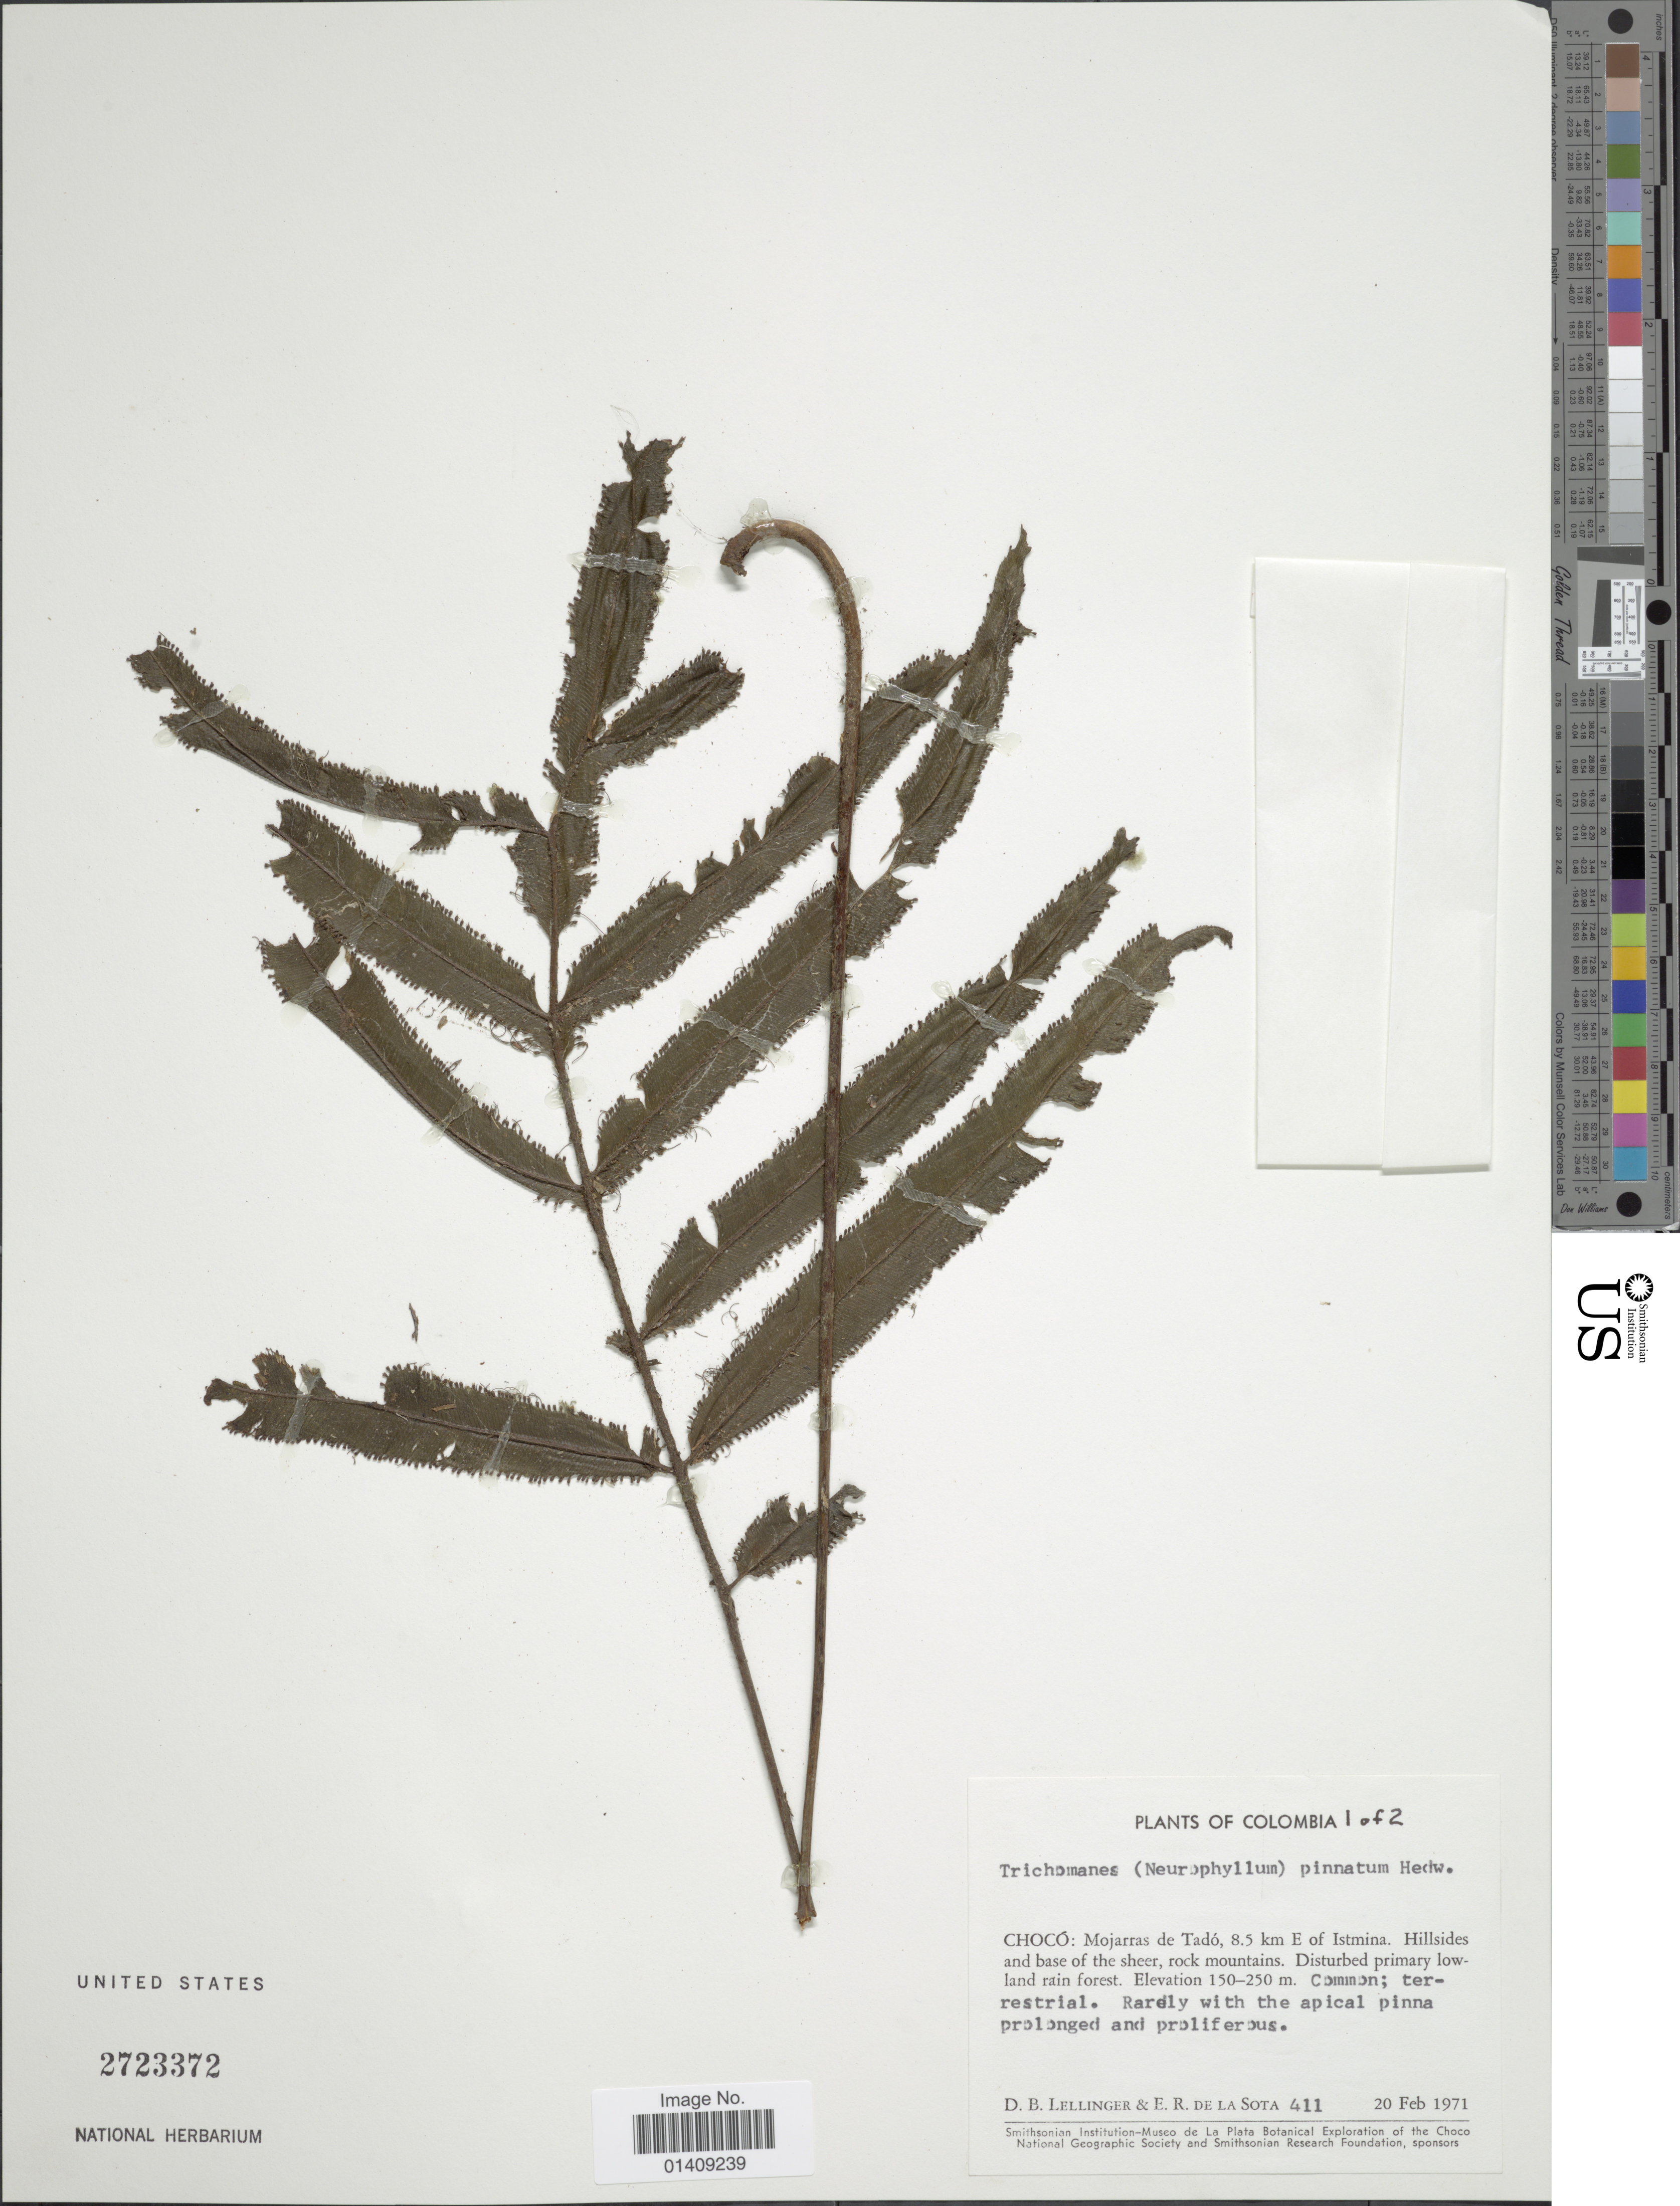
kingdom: Plantae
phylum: Tracheophyta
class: Polypodiopsida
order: Hymenophyllales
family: Hymenophyllaceae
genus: Trichomanes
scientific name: Trichomanes pinnatum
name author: Hedw.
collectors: D. B. Lellinger & E. R. de la Sota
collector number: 411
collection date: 1971-02-20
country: Colombia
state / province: Chocó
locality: Choco: Mojarras de Tado 8.5 km E of Istmina.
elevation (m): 150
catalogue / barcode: US 2723372